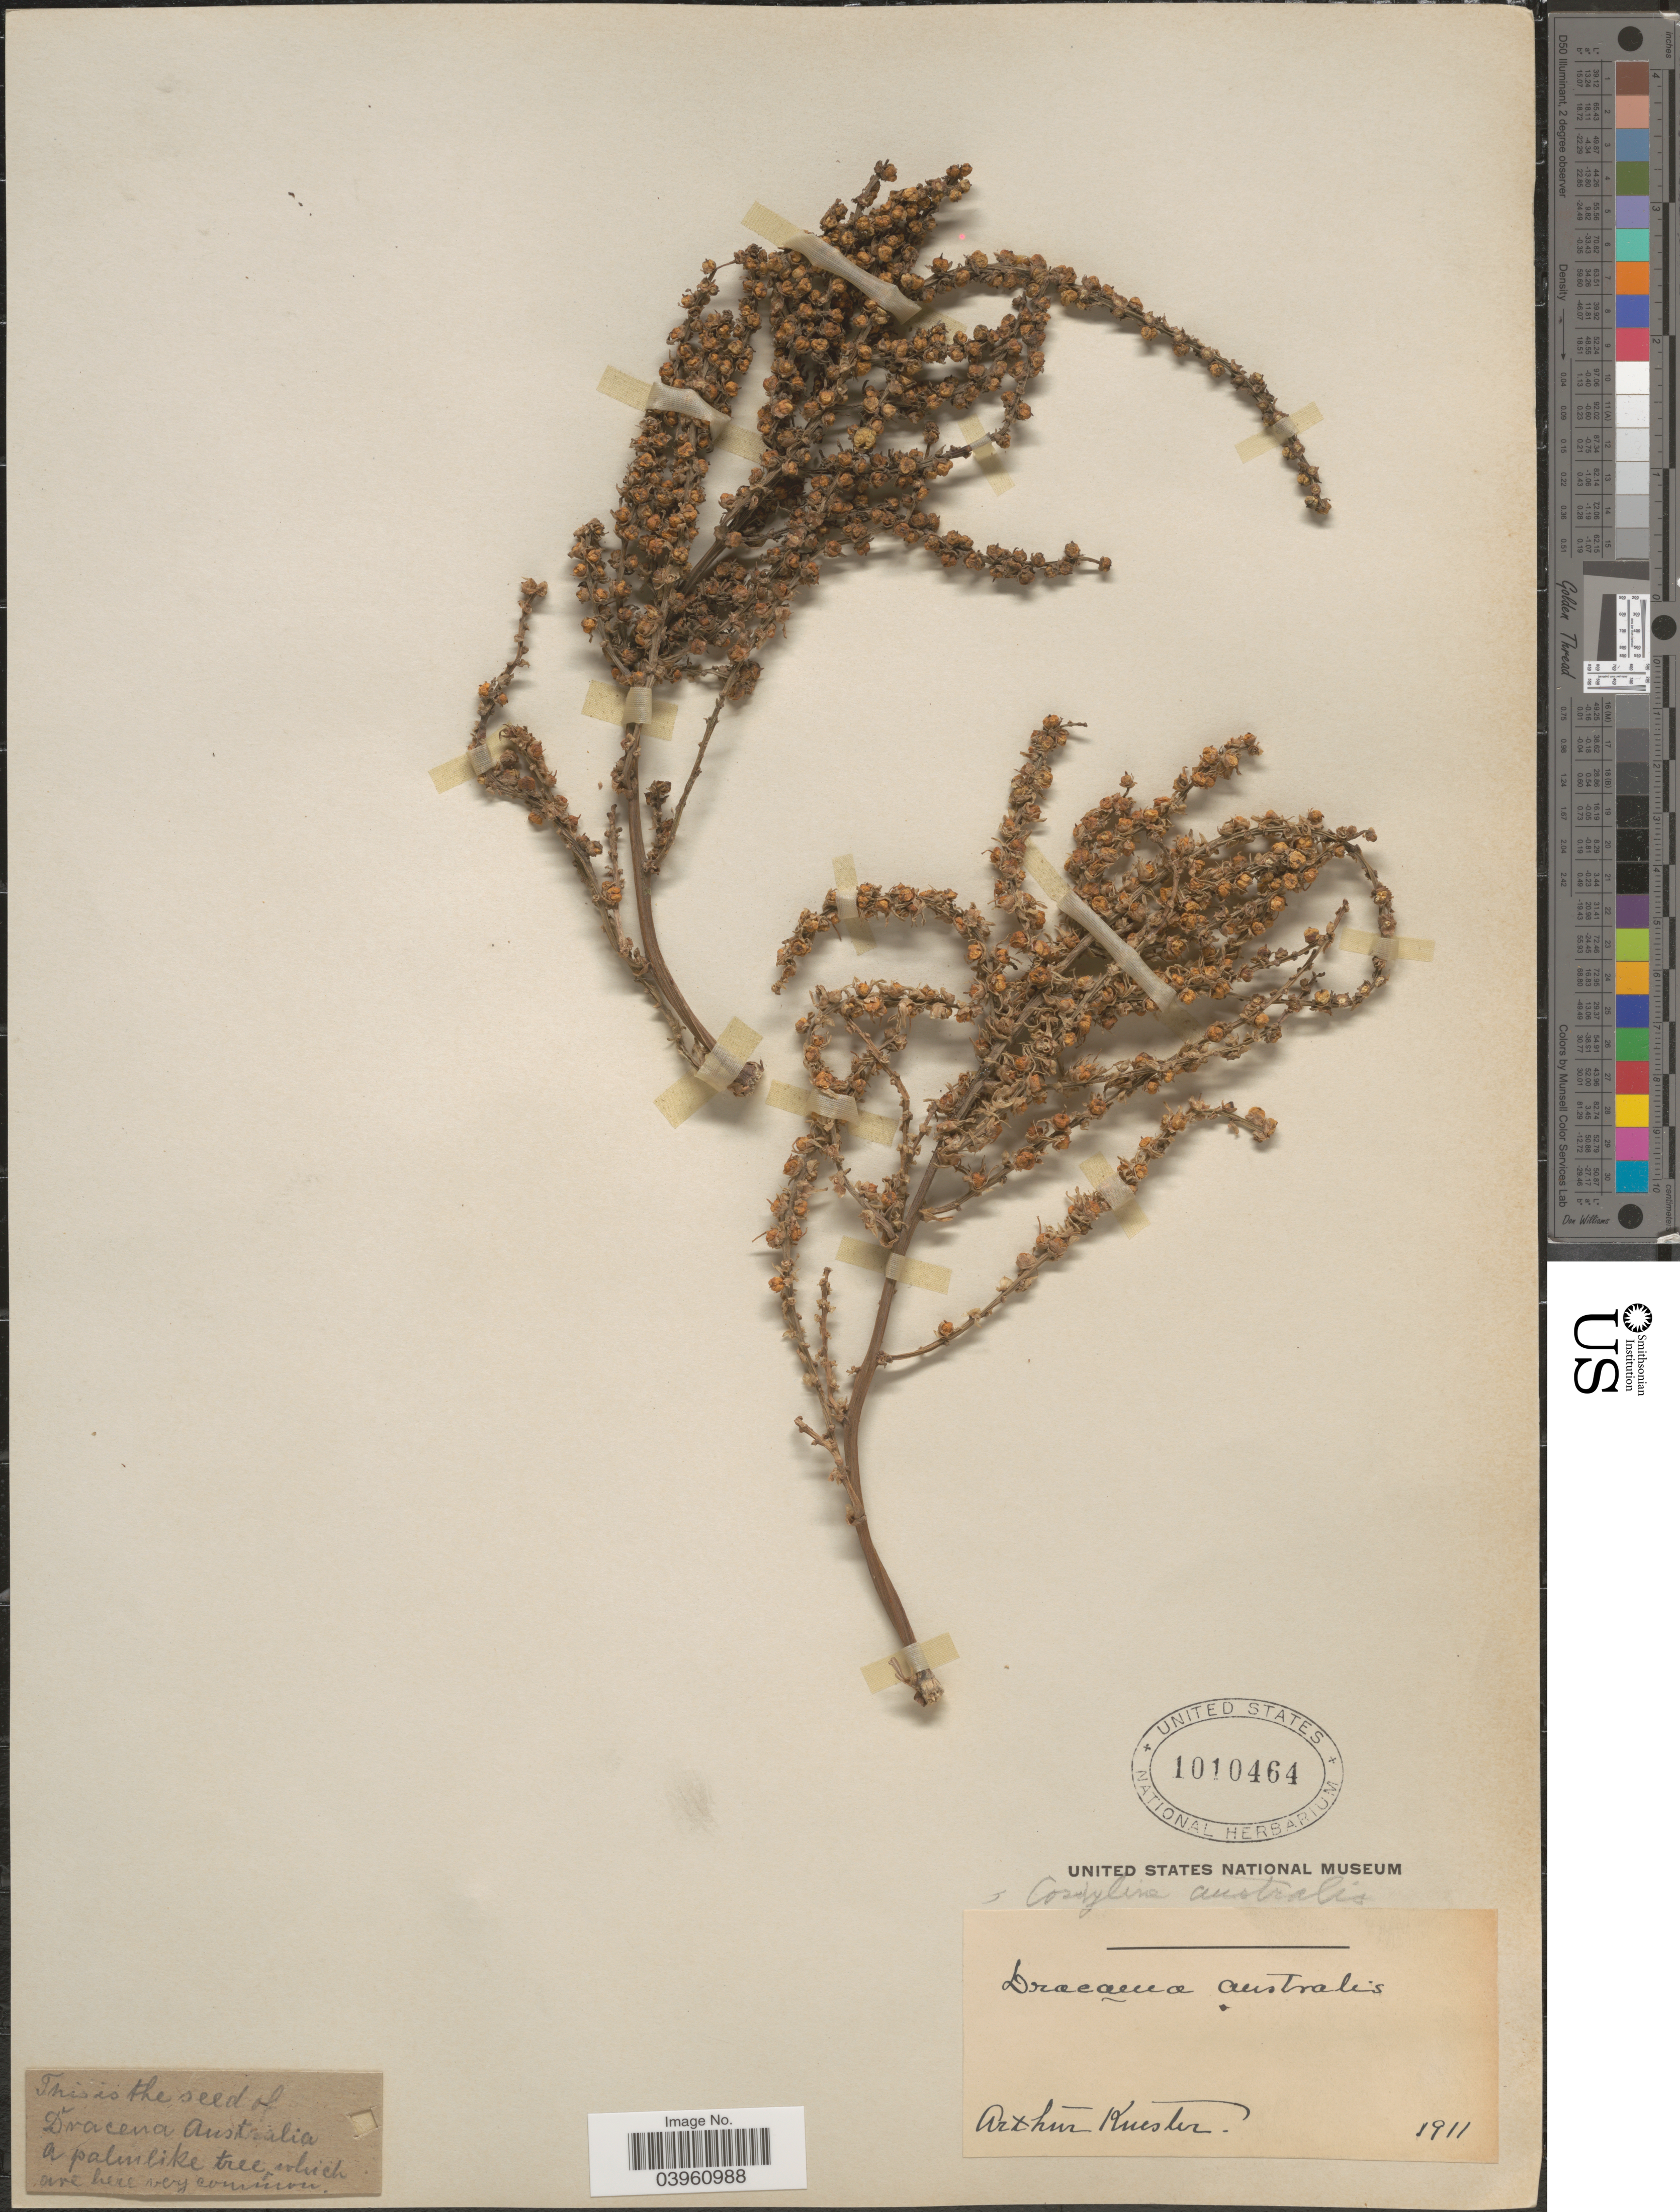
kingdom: Plantae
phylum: Tracheophyta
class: Liliopsida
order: Asparagales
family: Asparagaceae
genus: Cordyline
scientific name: Cordyline australis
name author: Hook. f.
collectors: A. Kuester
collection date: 1911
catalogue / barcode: US 1010464